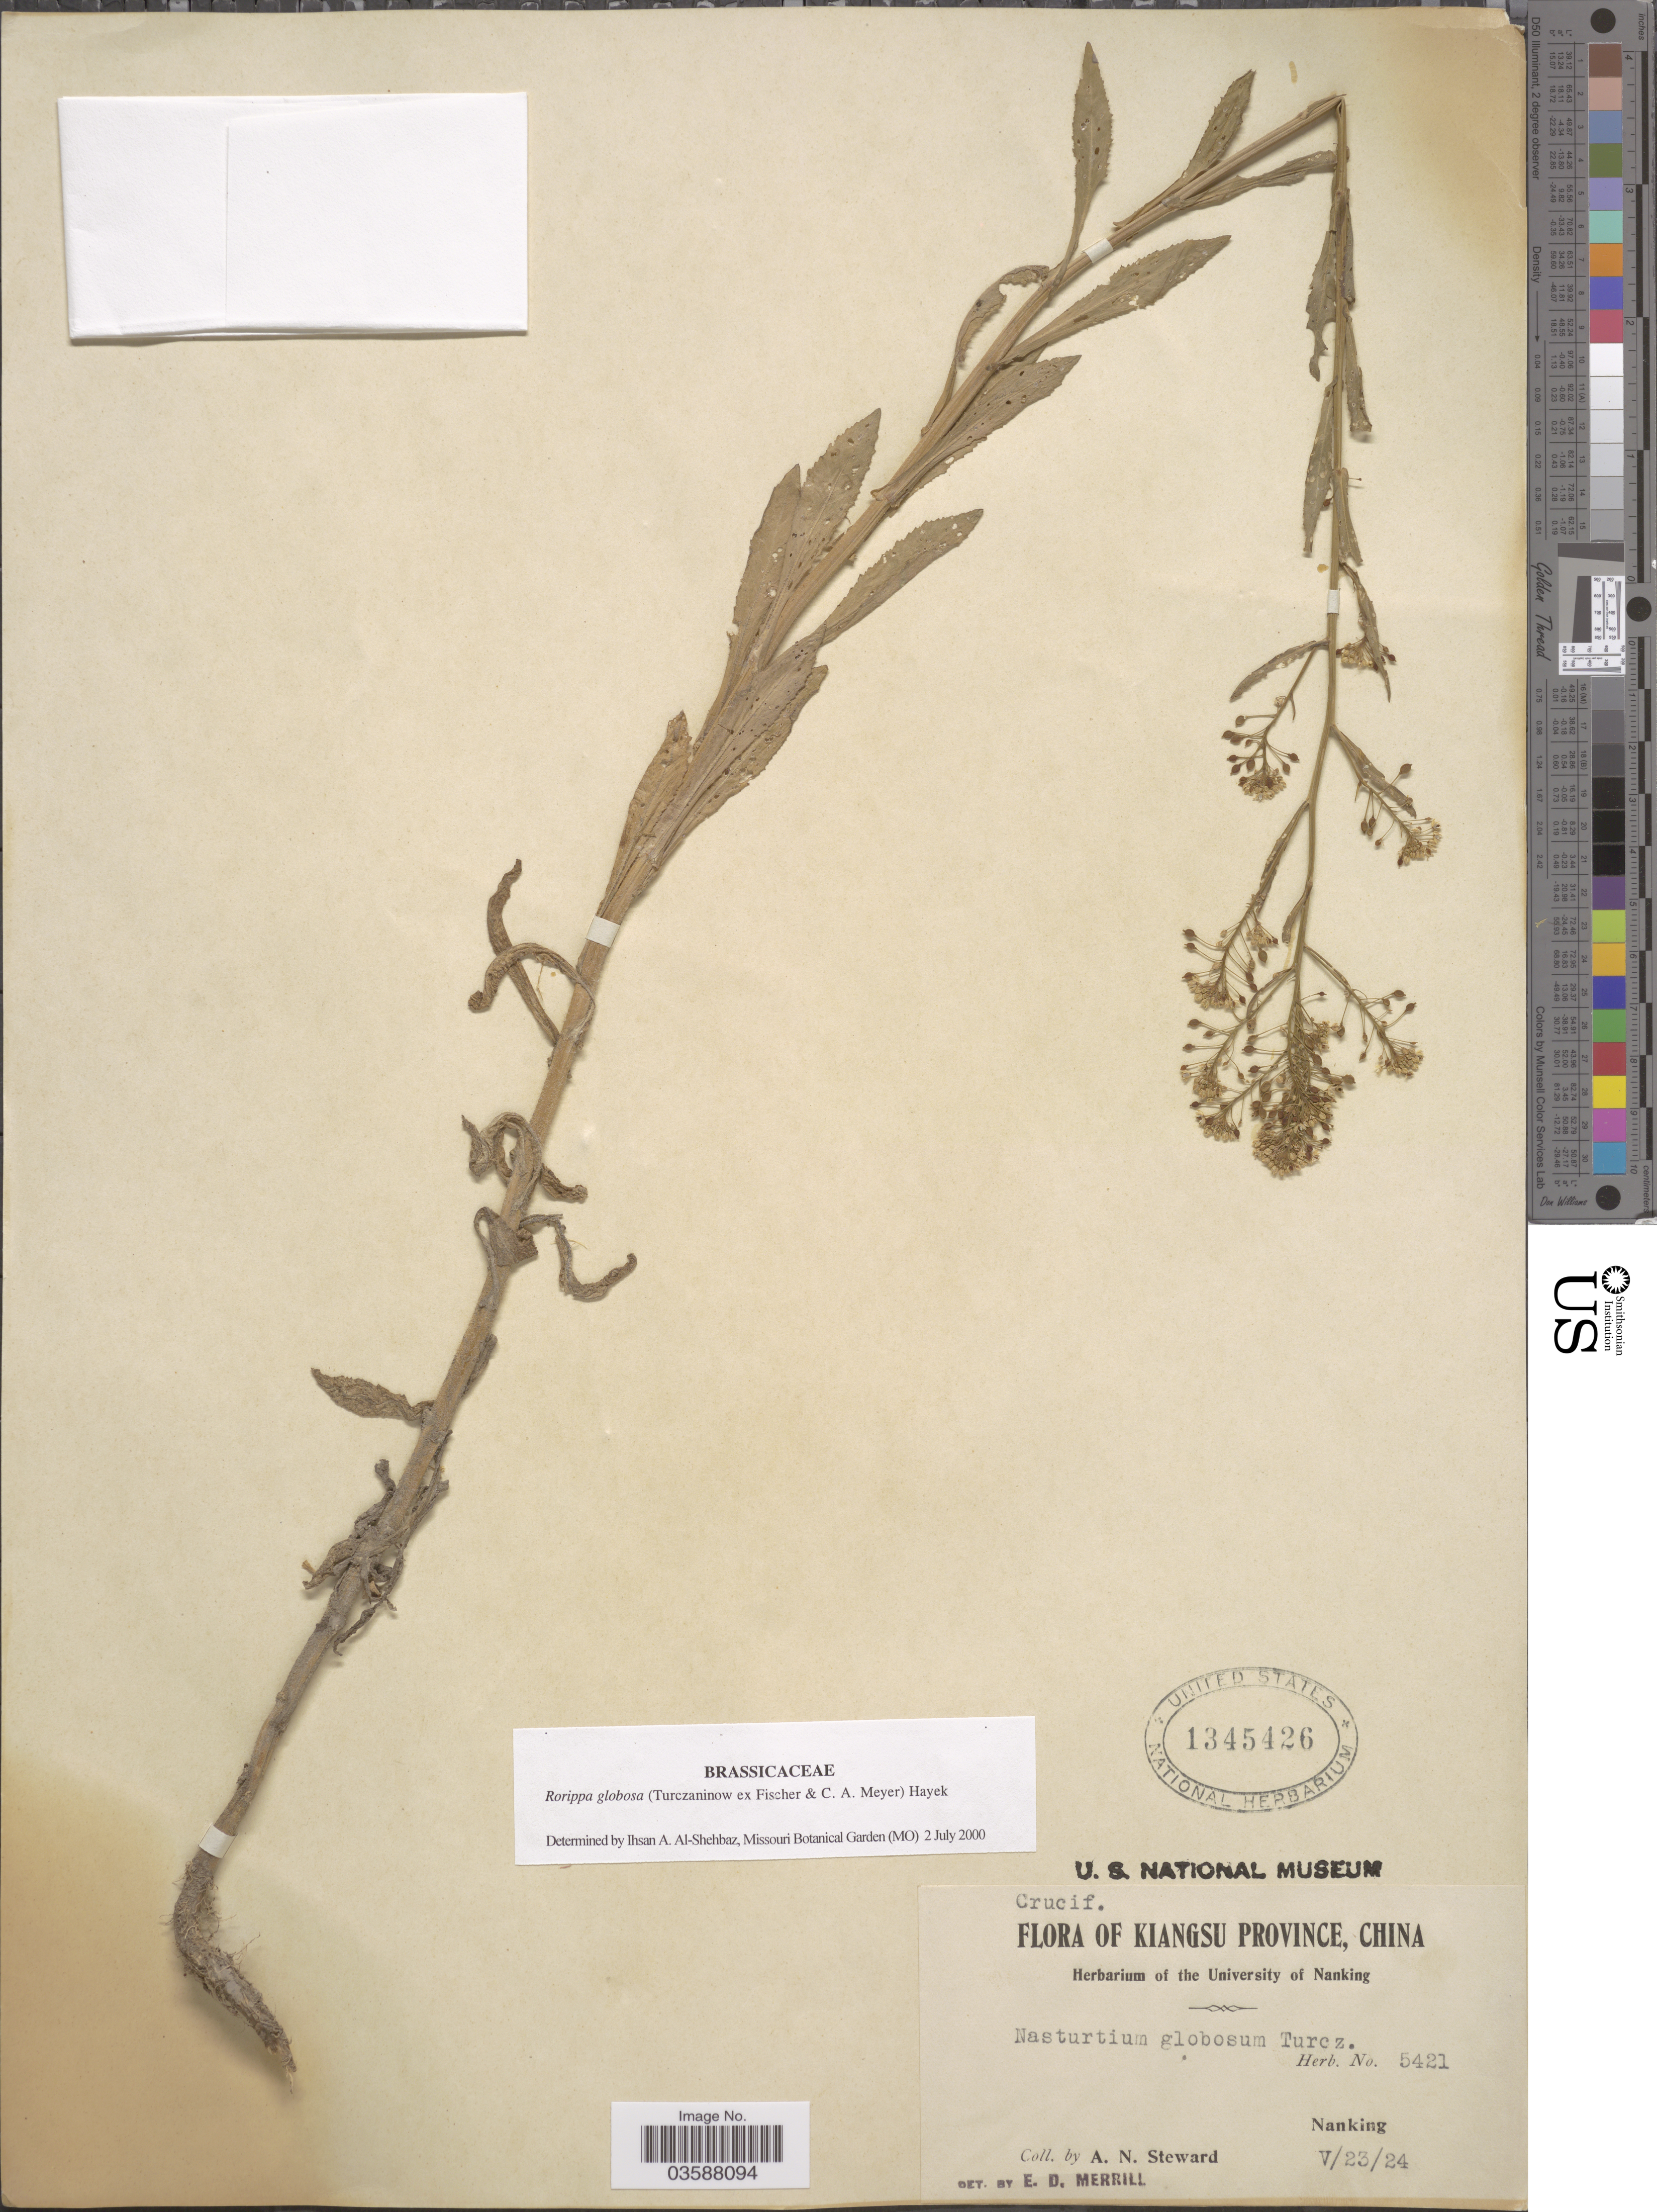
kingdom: Plantae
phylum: Tracheophyta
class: Magnoliopsida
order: Brassicales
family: Brassicaceae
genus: Rorippa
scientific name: Rorippa globosa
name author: (Turcz. ex Fisch. & C.A. Mey.) Mayek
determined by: Al-Shehbaz, I. A., (MO), Missouri Botanical Garden (UNITED STATES)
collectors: A. N. Steward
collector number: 5421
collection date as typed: Transcribed d/m/y: 23/5/24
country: China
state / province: Jiangsu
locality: Kiangsu Province. Nanking.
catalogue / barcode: US 1345426